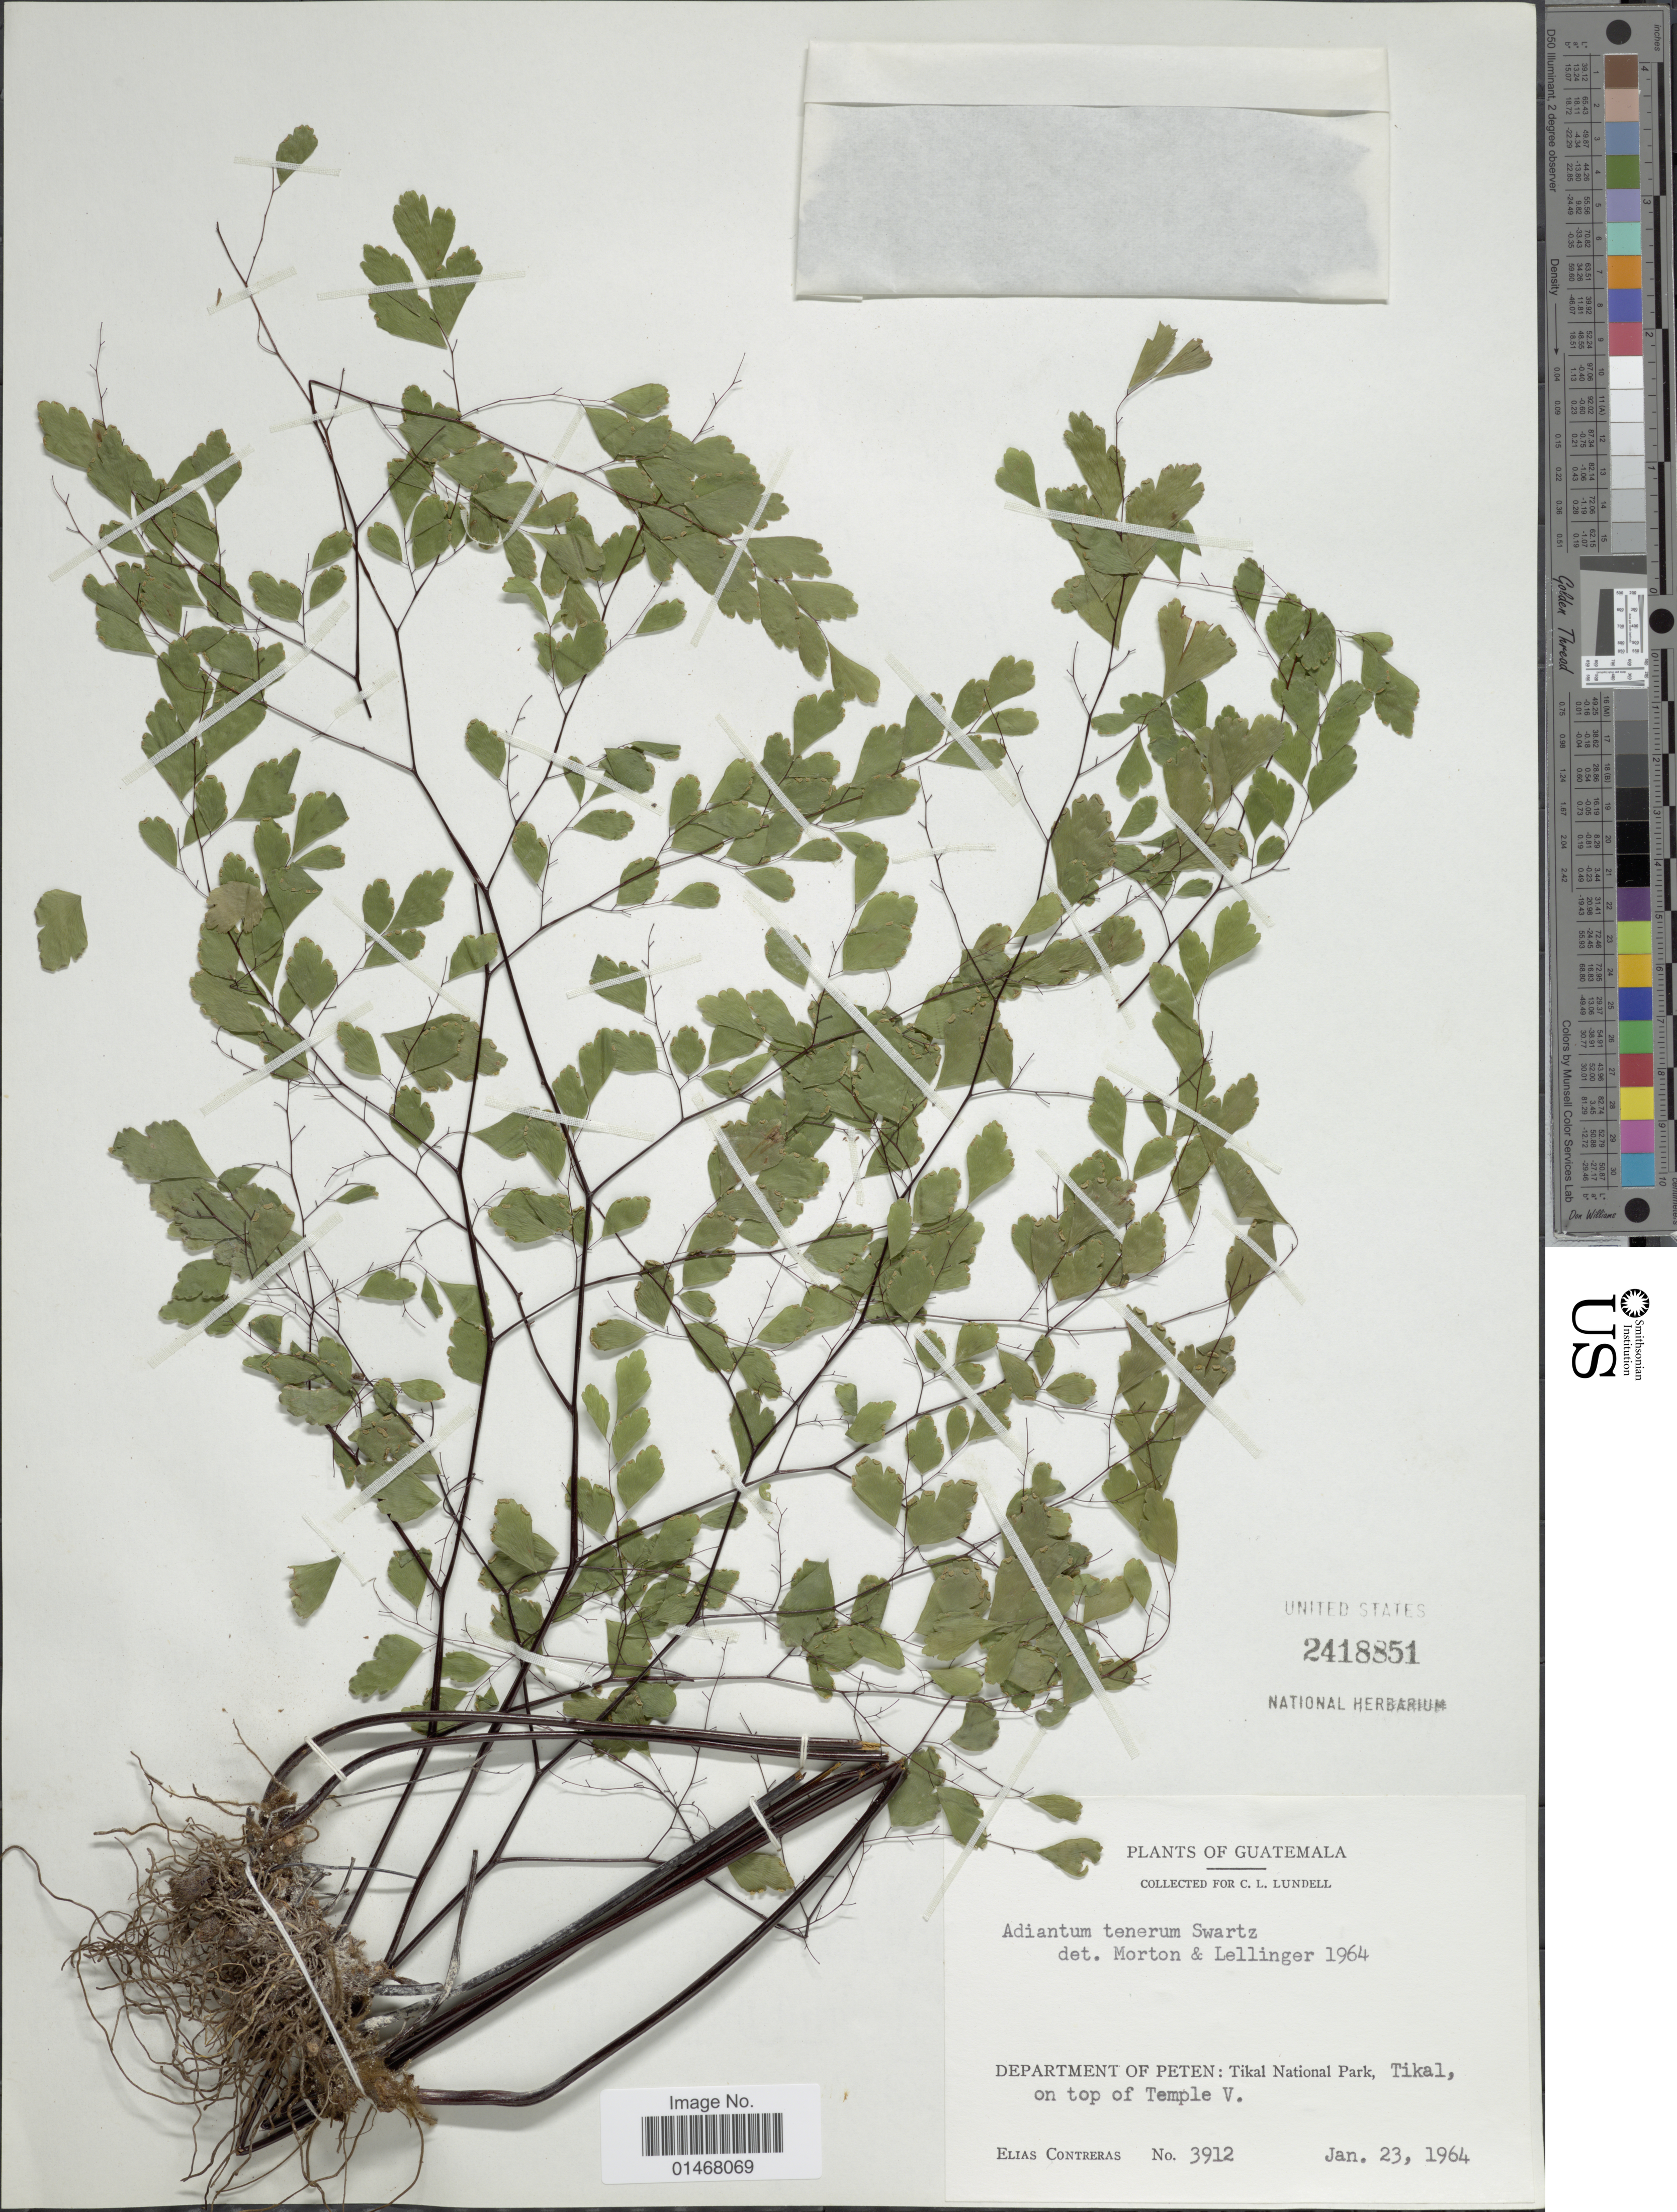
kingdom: Plantae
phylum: Tracheophyta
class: Polypodiopsida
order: Polypodiales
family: Pteridaceae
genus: Adiantum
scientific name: Adiantum tenerum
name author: Sw.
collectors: E. Contreras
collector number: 3912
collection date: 1964-01-23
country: Guatemala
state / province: El Petén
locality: Department of Peten: Tikal National Park, Tikal, on top of temple V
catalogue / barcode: US 2418851